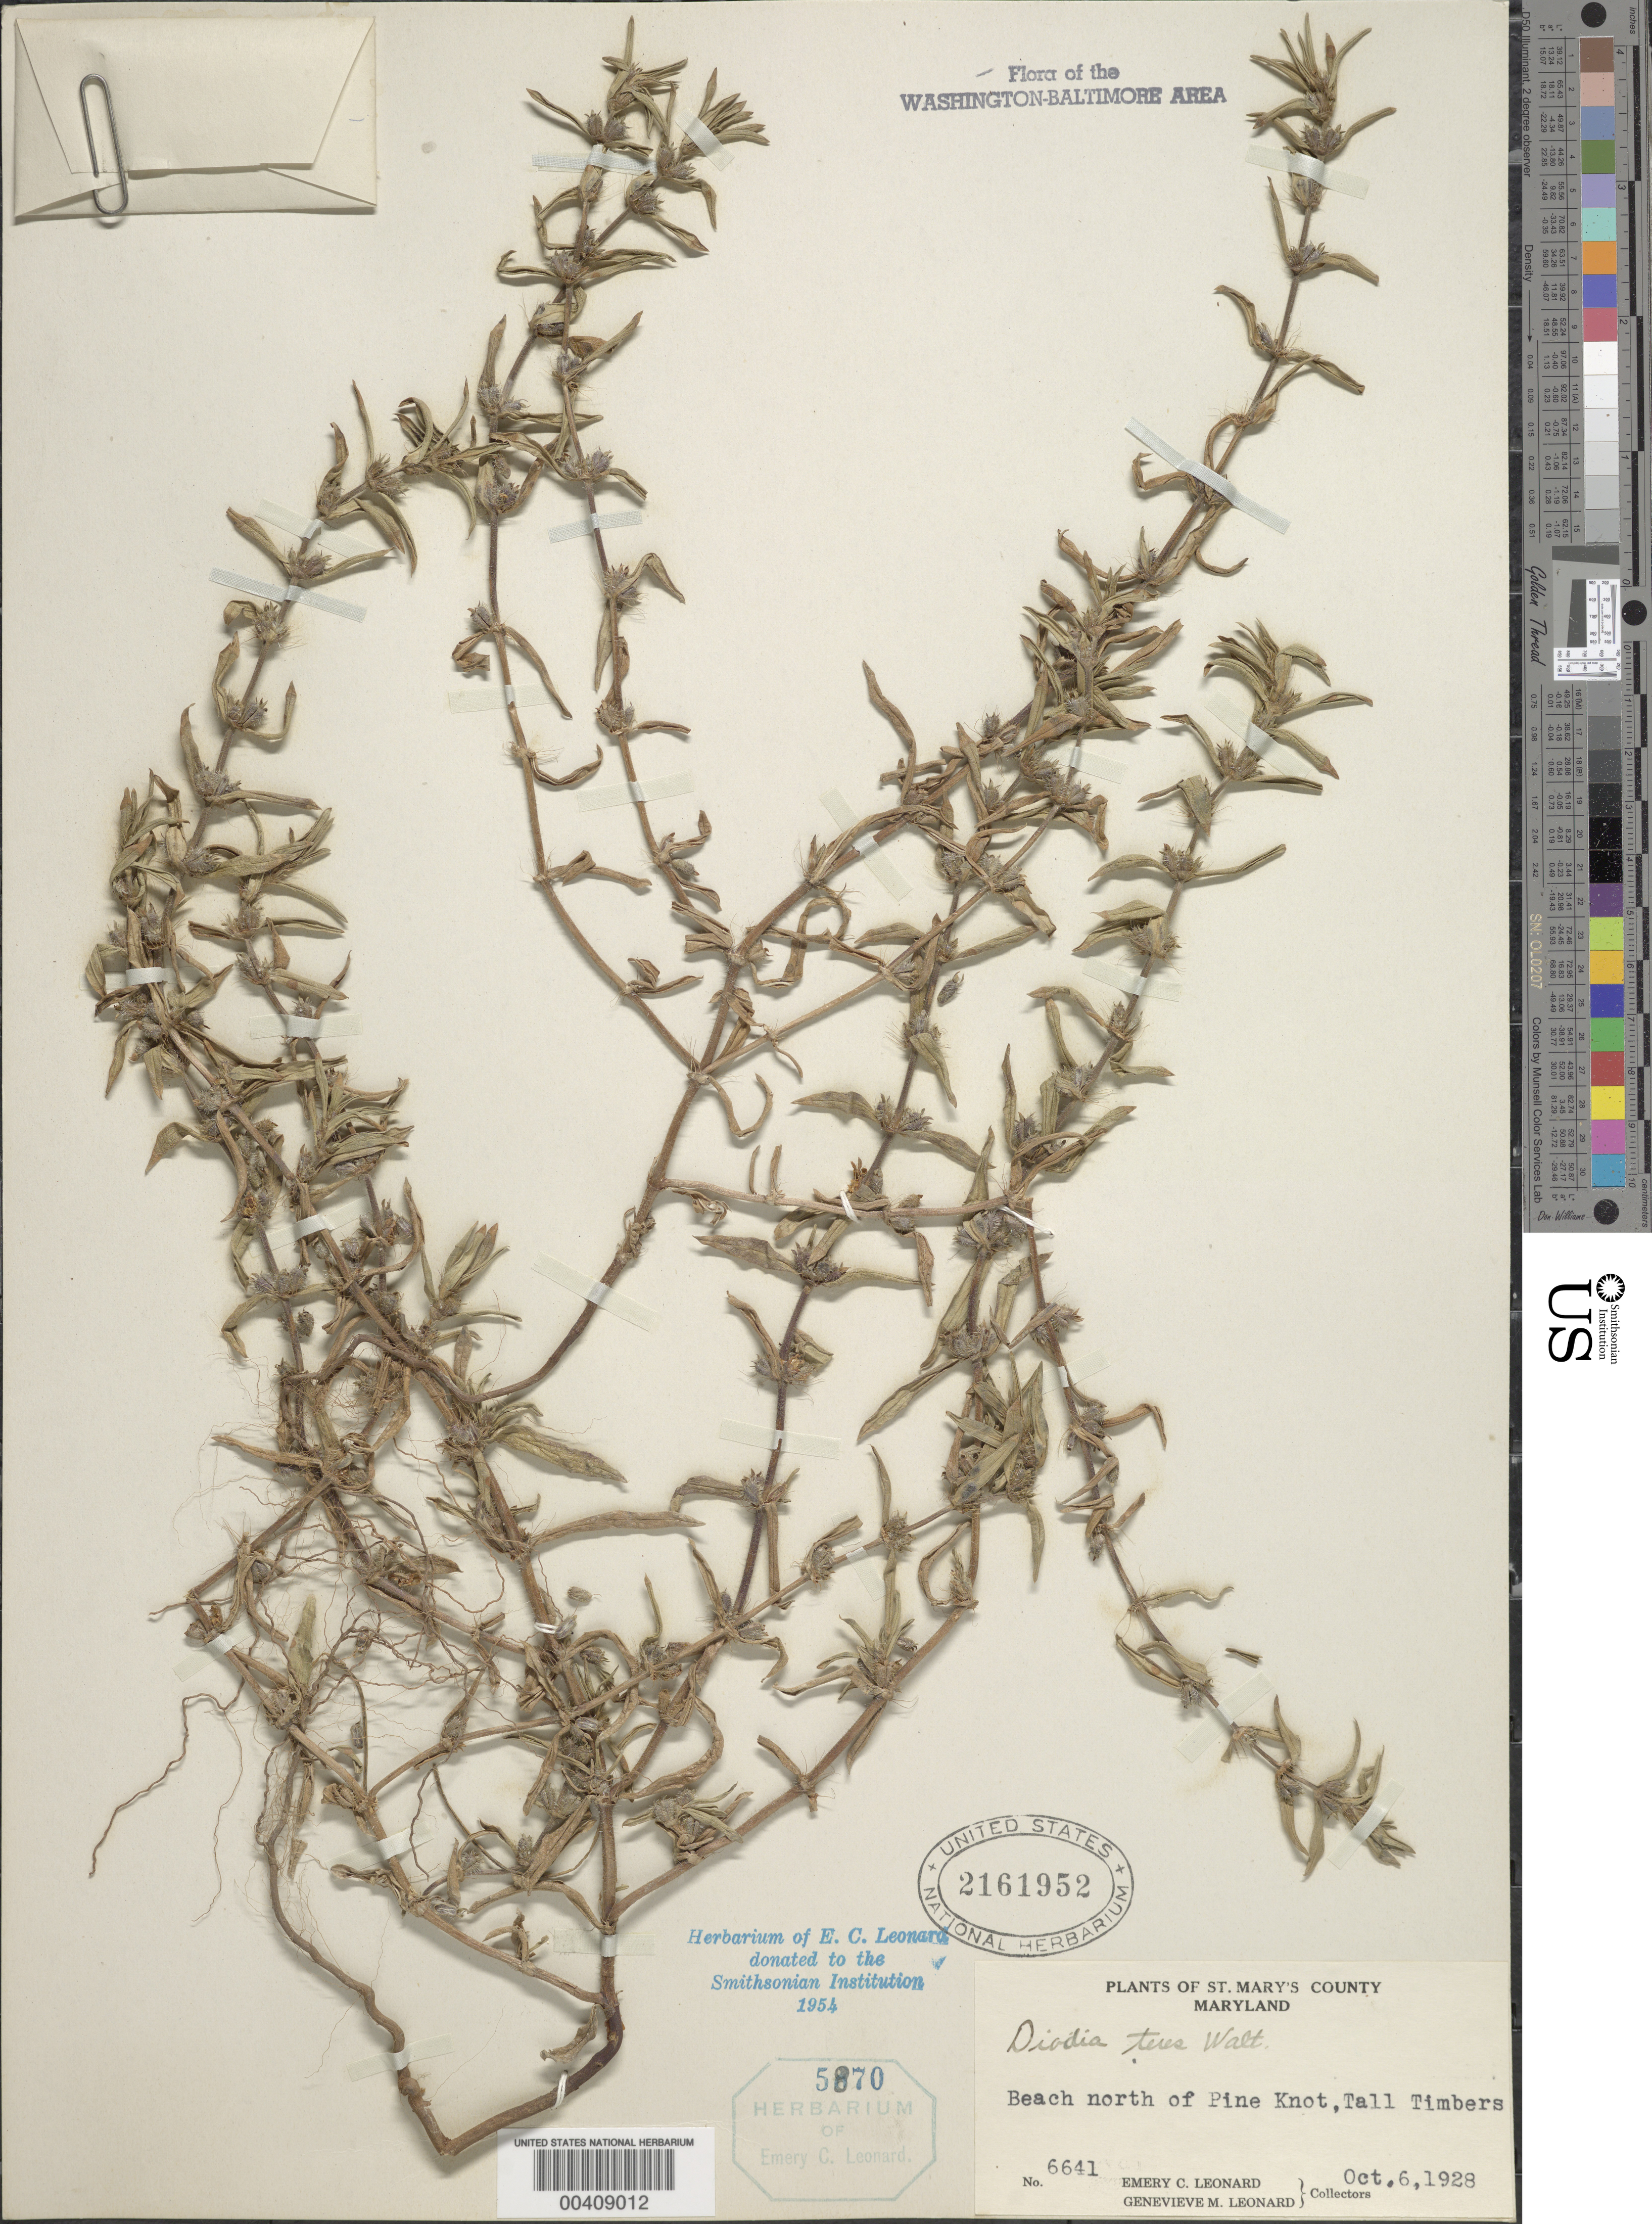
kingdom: Plantae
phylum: Tracheophyta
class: Magnoliopsida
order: Gentianales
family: Rubiaceae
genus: Diodia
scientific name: Diodia teres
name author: Walter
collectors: E. C. Leonard & G. M. Leonard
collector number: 6641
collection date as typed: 06 Oct 1928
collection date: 1928-10-06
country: United States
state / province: Maryland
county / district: St. Mary's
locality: Tall Timbers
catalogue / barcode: US 2161952